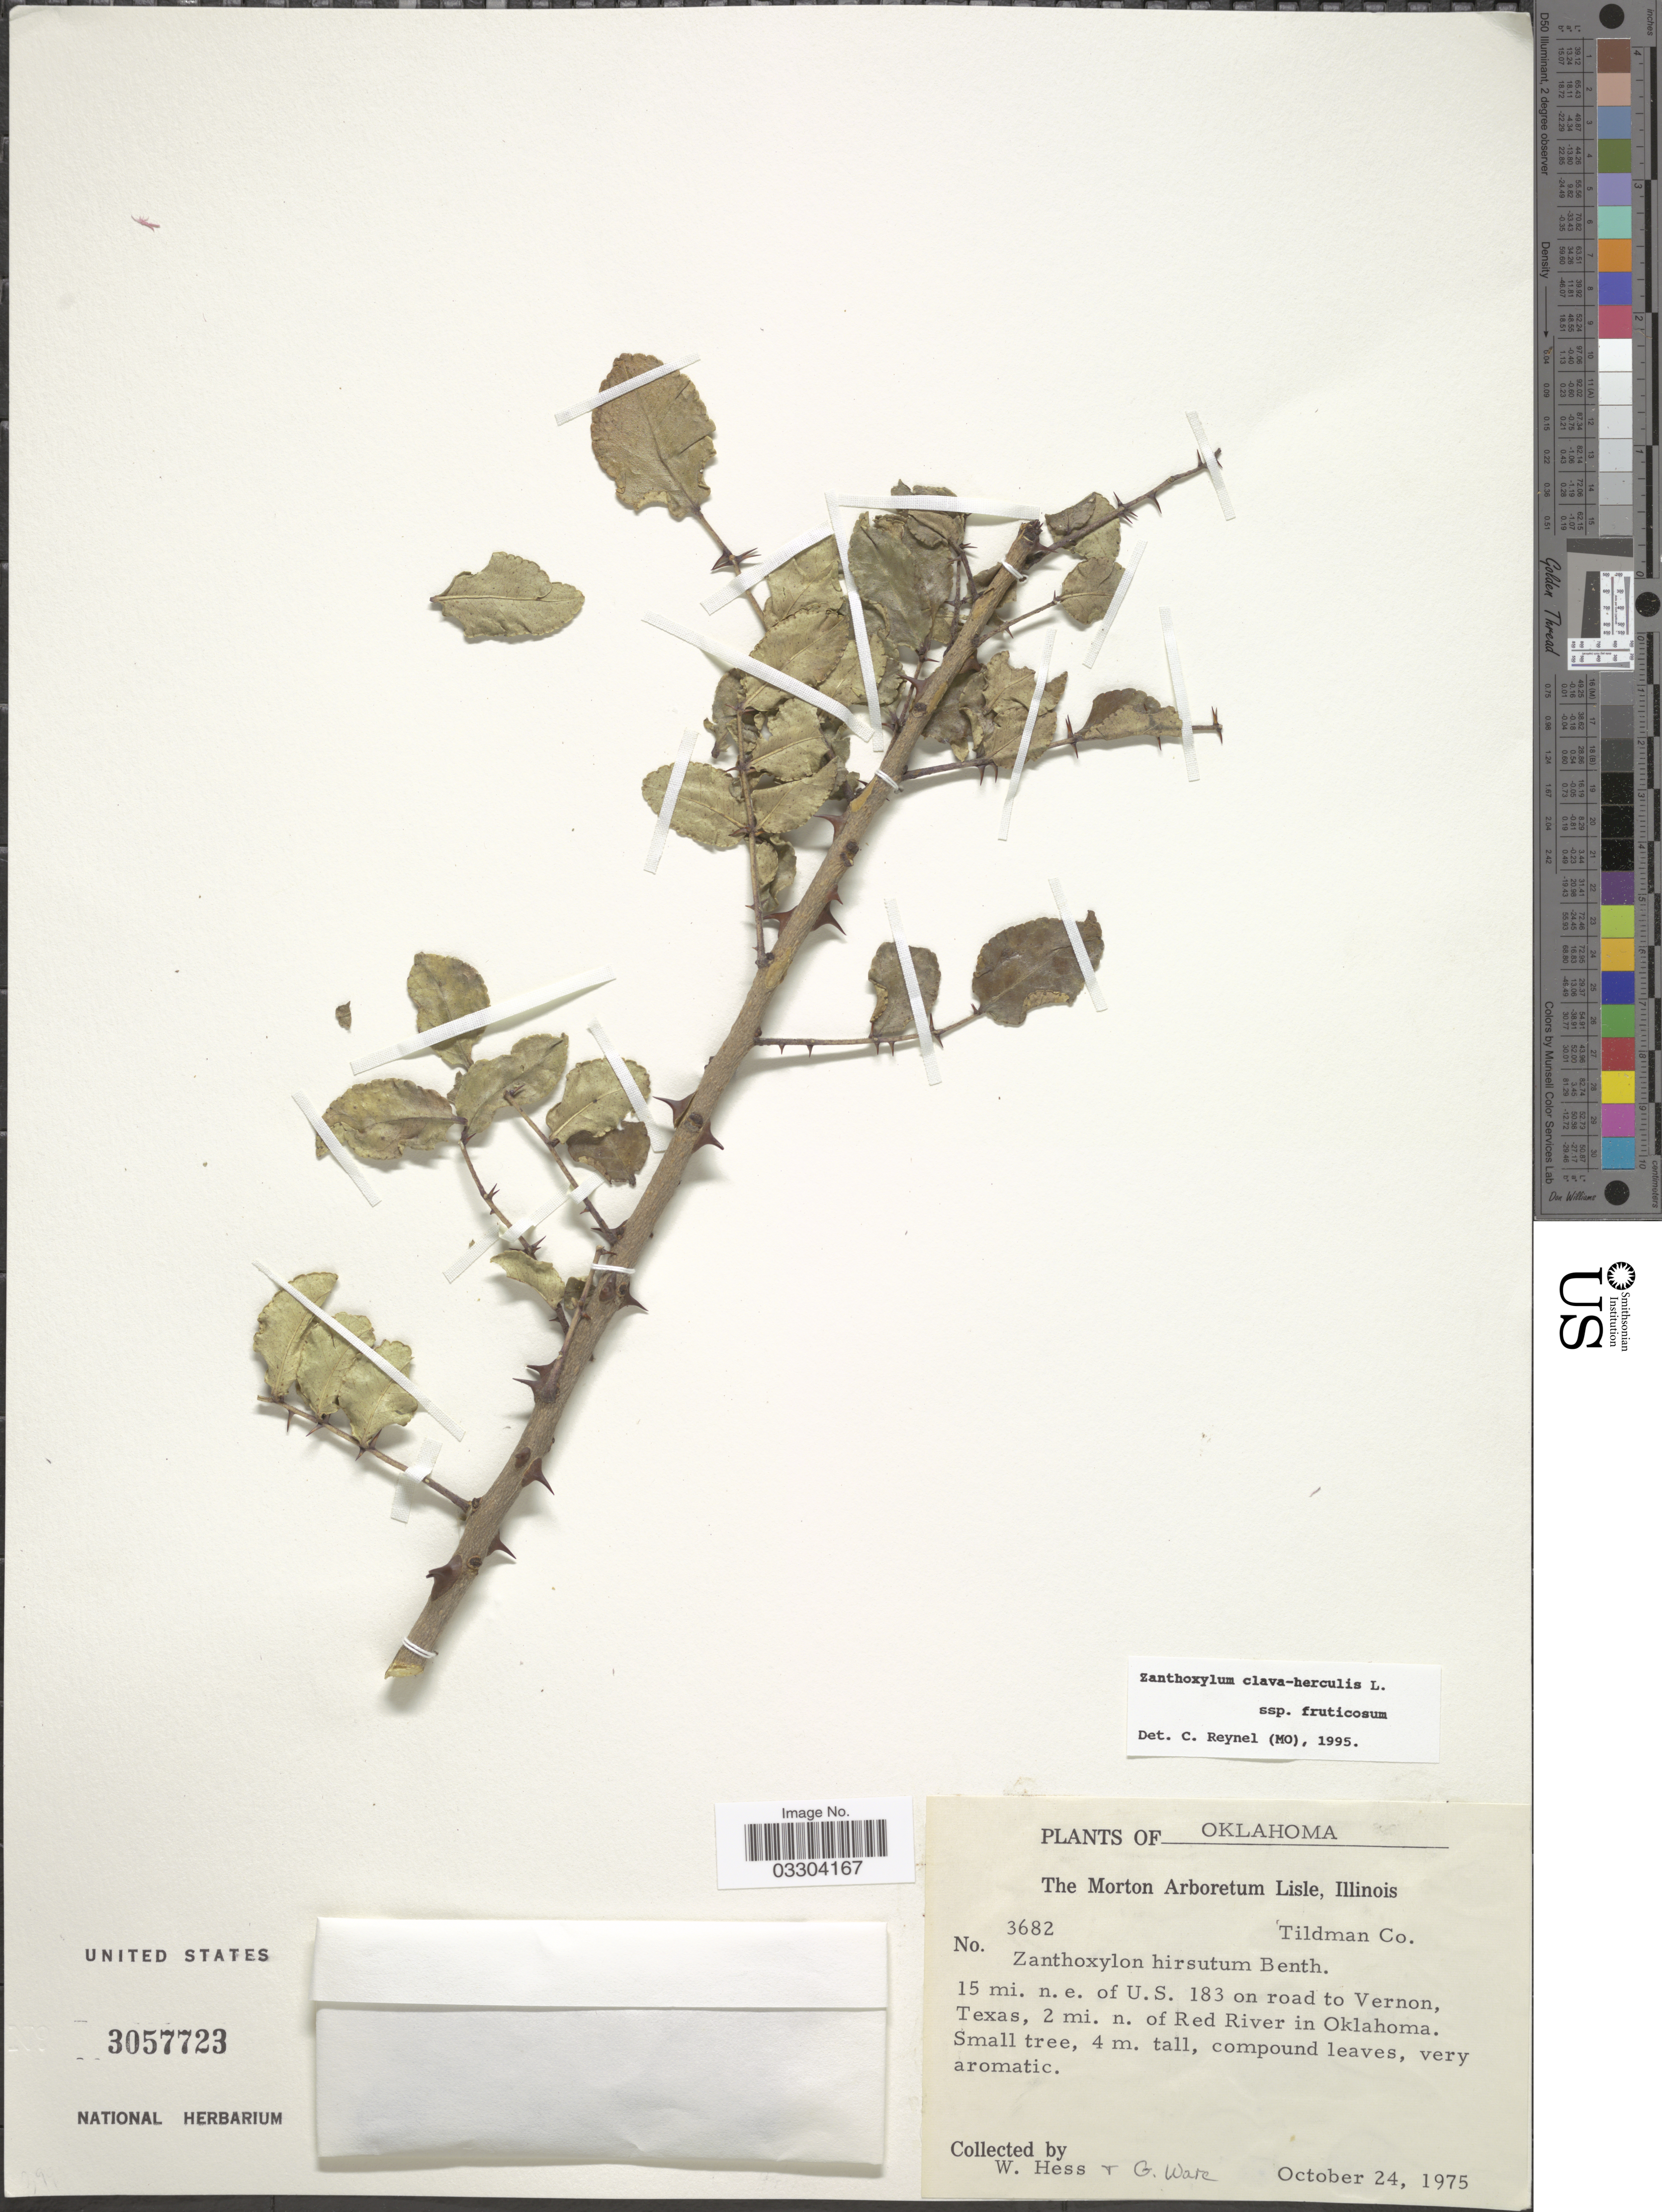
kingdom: Plantae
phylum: Tracheophyta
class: Magnoliopsida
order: Sapindales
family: Rutaceae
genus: Zanthoxylum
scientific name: Zanthoxylum clava-herculis subsp. fruticosum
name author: (A. Gray) Reynel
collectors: W. Hess & G. Ware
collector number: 3682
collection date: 1975-10-24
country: United States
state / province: Oklahoma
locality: Tildman Co., 15 mi. n.e. of U.S. 183 on road to Vernon, Texas, 2 mi. n. of Red River in Oklahoma.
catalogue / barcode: US 3057723